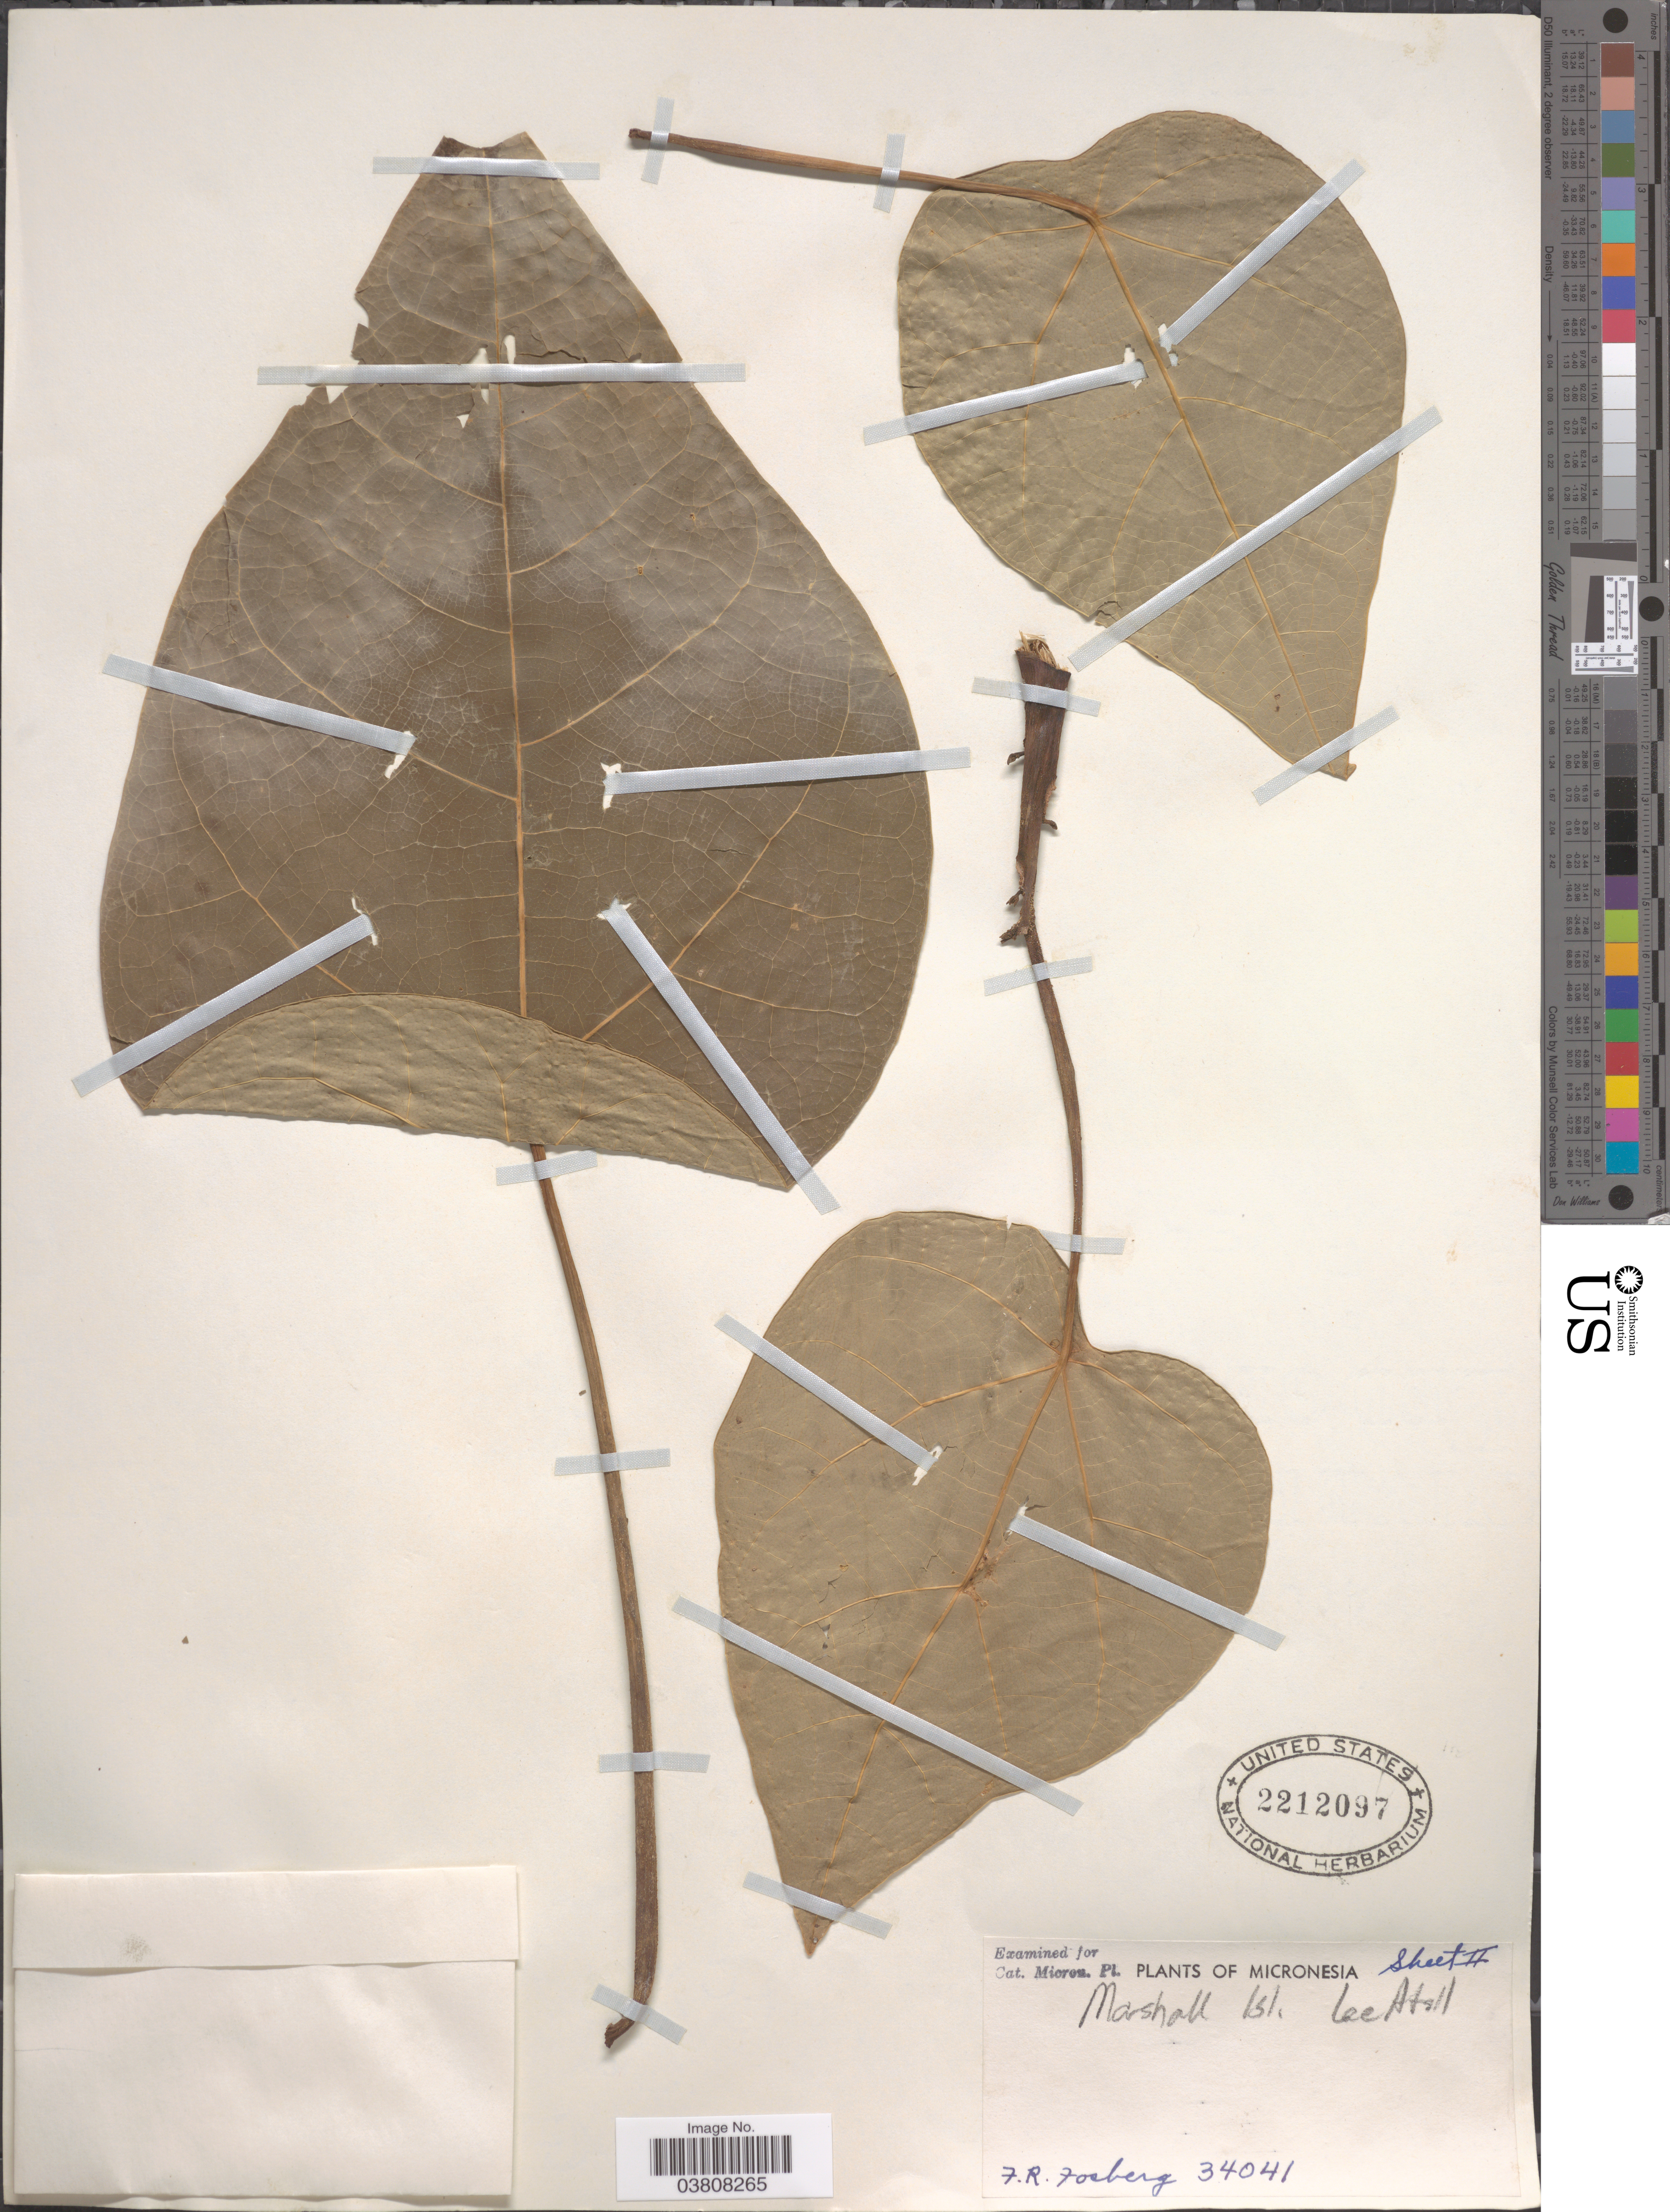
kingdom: Plantae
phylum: Tracheophyta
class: Magnoliopsida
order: Laurales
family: Hernandiaceae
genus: Hernandia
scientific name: Hernandia ovigera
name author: L.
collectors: F. R. Fosberg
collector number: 34041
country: Micronesia, Federated States of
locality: Micronesia.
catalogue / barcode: US 2212097